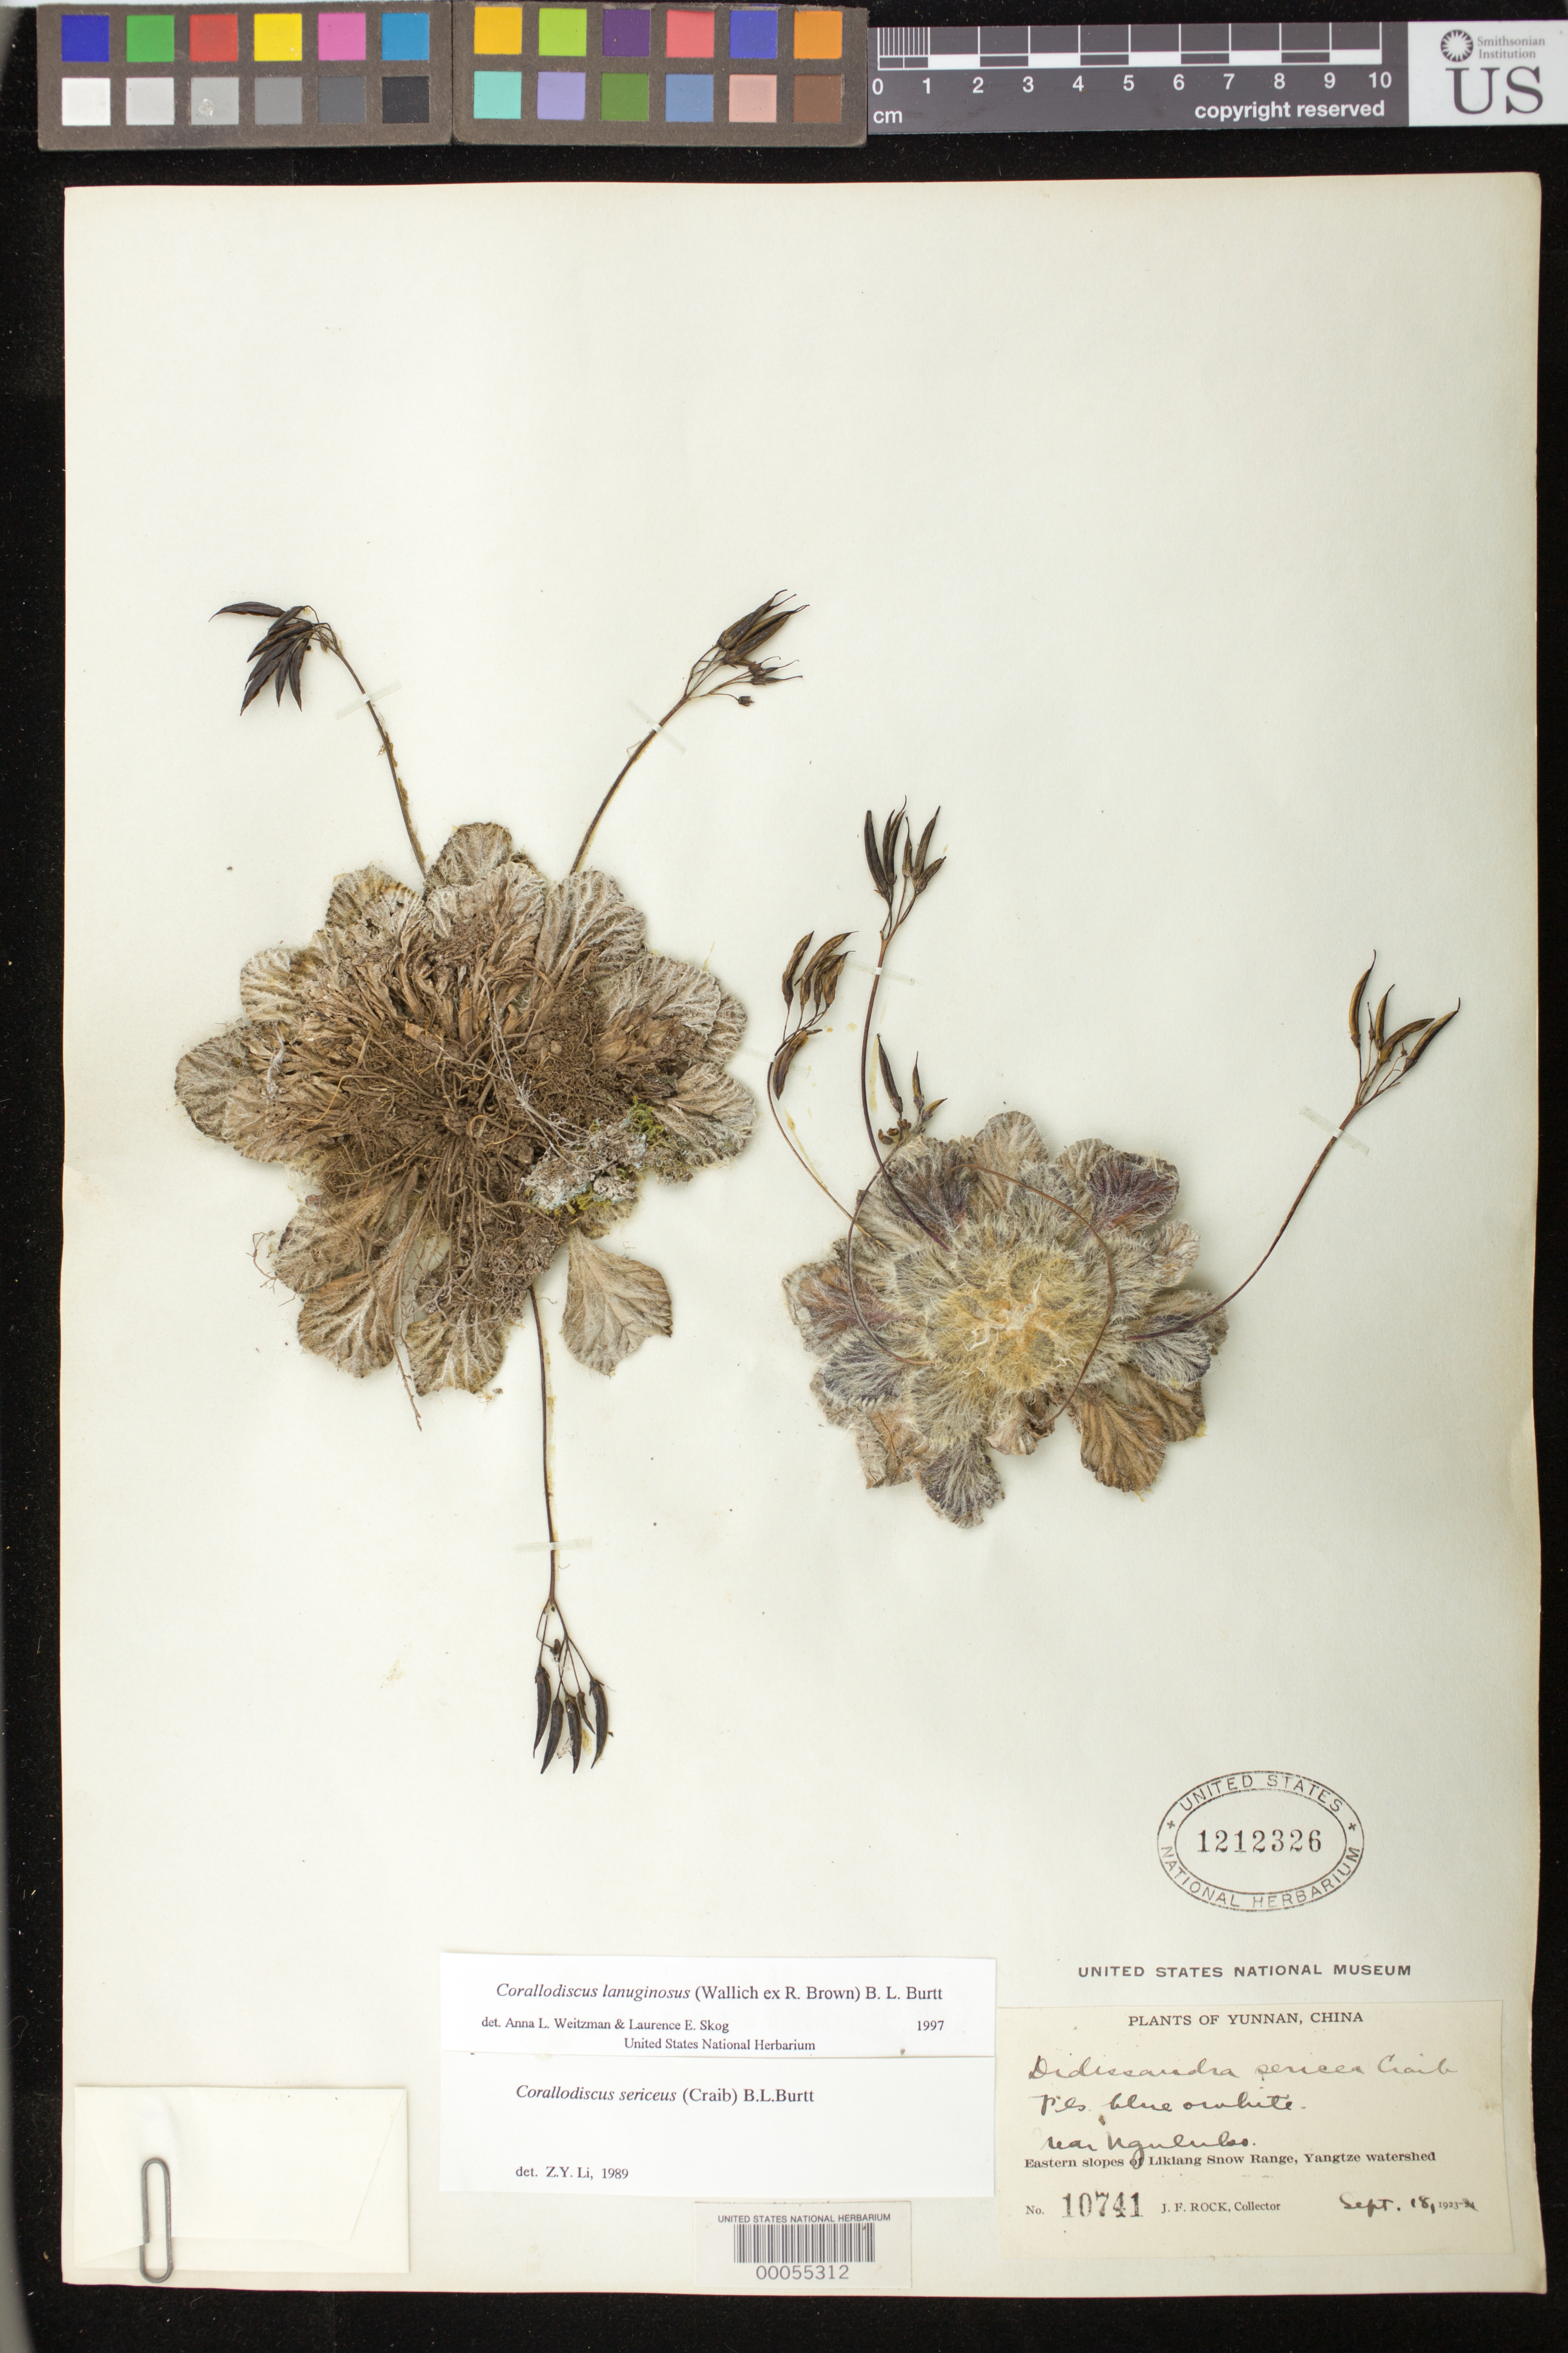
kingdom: Plantae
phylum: Tracheophyta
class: Magnoliopsida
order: Lamiales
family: Gesneriaceae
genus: Corallodiscus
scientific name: Corallodiscus sericeus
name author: (Craib) B.L. Burtt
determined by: Li, Z. Y.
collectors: J. F. Rock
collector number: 10741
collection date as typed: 18 Sep 1923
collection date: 1923-09-18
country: China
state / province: Yunnan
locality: Eastern slopes of likiang snow range, yangtze watershed, near ngululse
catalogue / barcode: US 1212326